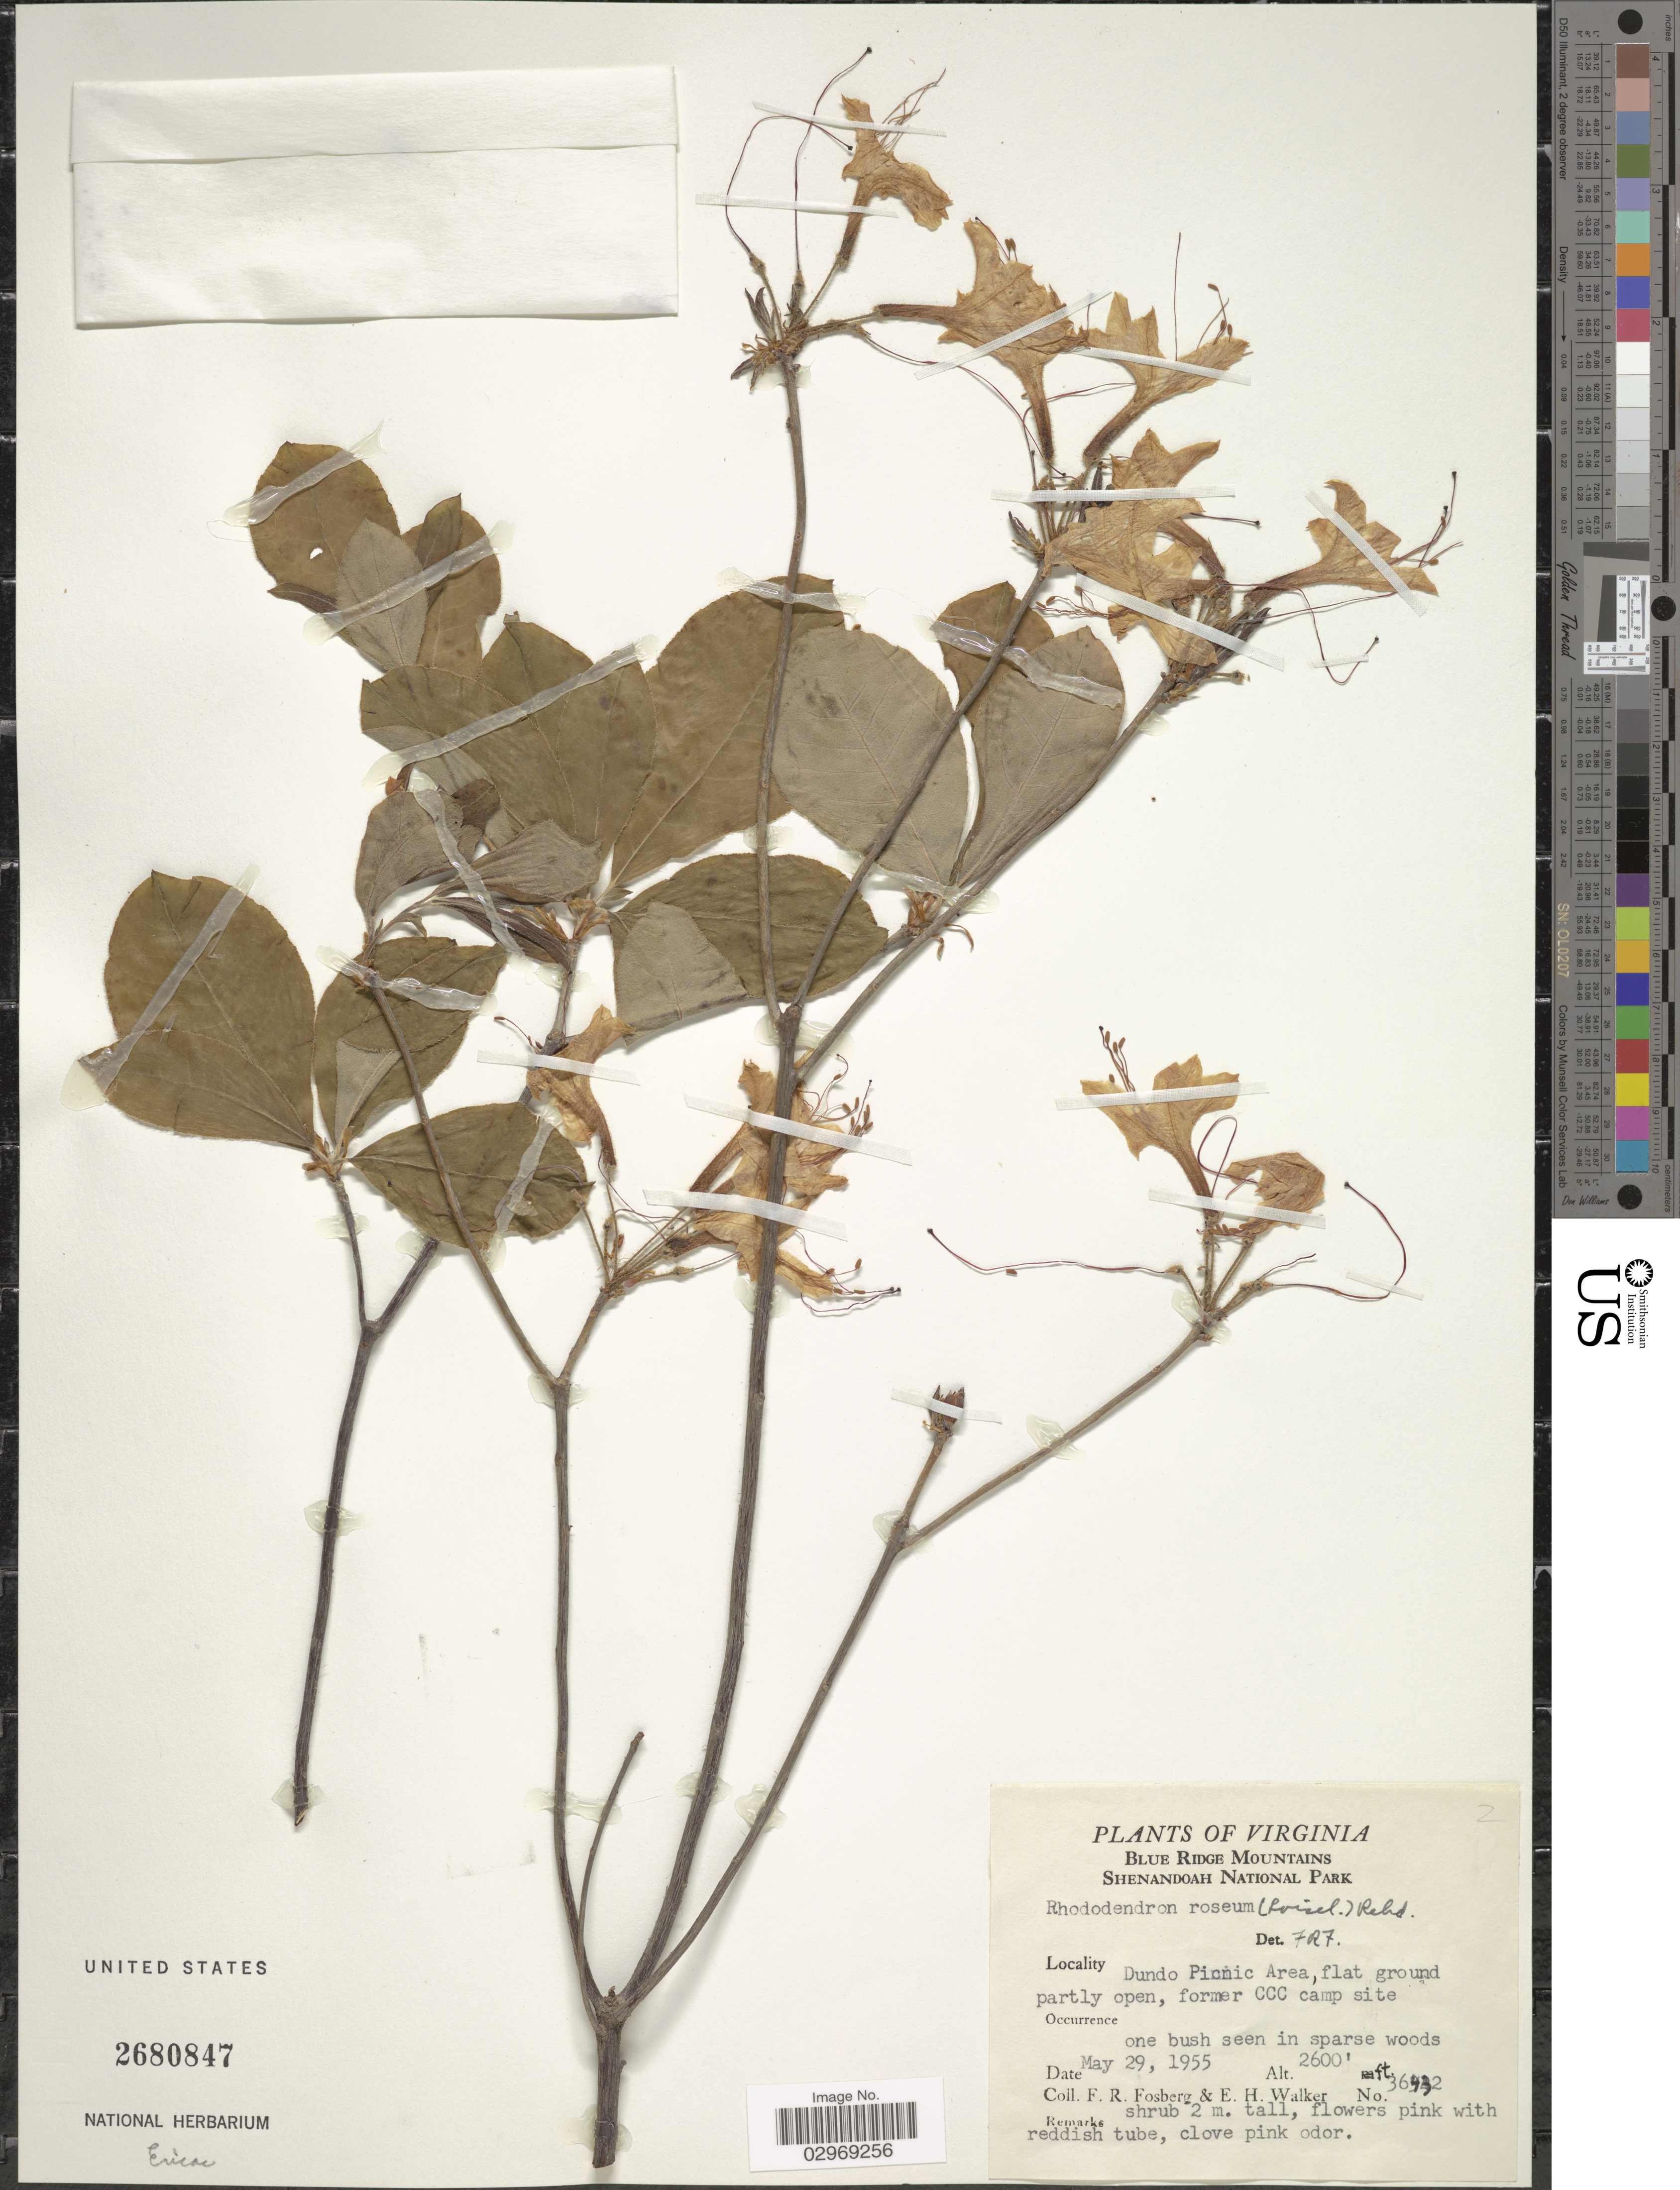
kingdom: Plantae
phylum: Tracheophyta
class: Magnoliopsida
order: Ericales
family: Ericaceae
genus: Rhododendron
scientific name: Rhododendron roseum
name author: (Loisel.) Rehder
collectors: F. R. Fosberg & E. H. Walker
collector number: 36432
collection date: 1955-05-29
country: United States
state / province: Virginia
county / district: Rockingham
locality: Blue Ridge Mountains, Shenandoah National Park. Dundo Picnic Area, former CCC camp site.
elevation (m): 792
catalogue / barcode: US 2680847